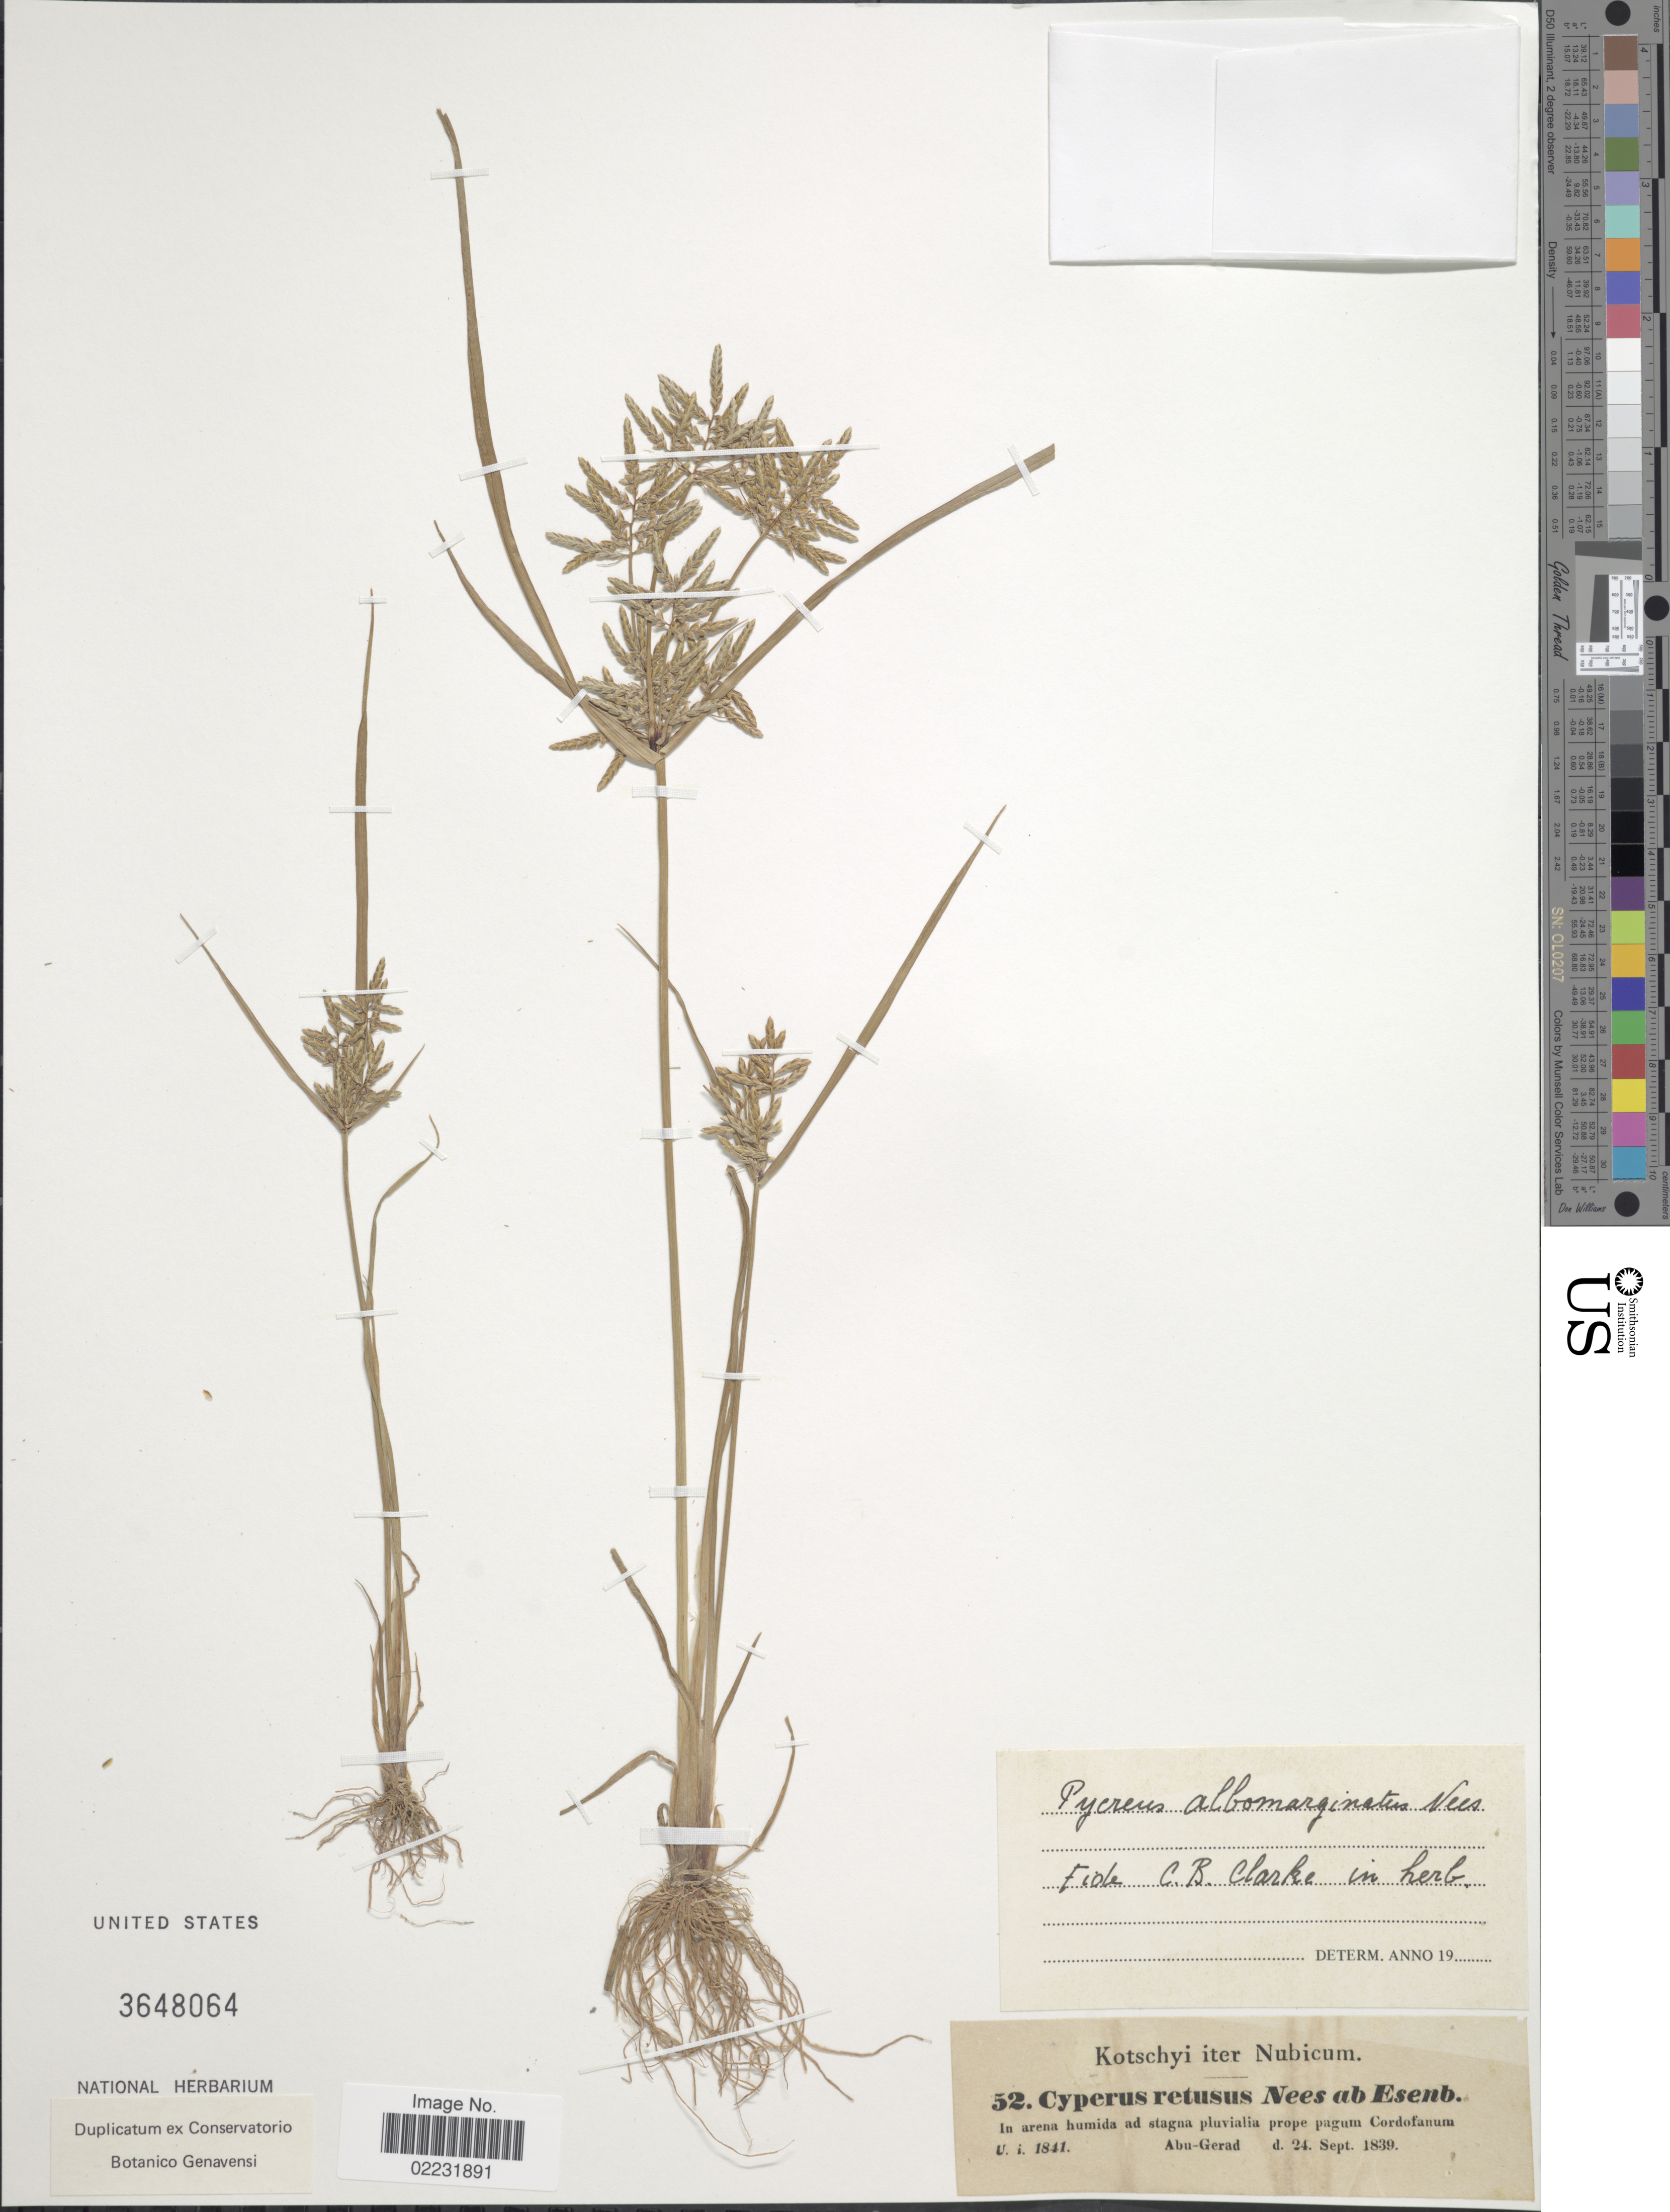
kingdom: Plantae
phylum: Tracheophyta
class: Liliopsida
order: Poales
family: Cyperaceae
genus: Cyperus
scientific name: Cyperus retusus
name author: Nees ex Steud.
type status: Isosyntype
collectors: K. G. Kotschy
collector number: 52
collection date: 1839-09-24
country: Sudan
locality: In arena humida ad stagna pluvialia prope pagum Cordofanum, Abu-Gerad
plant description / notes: Specimen labeled as Cyperus retusus Nees. The name Cyperus retusus Nees was validated by Steudel in 1842 (Flora 25: 582) based on Schimper 1199 (apparently also Sieber s.n. from Mauritius, and a Kotschy specimen not cited by number). Krauss (1845) gives the name Cyperus hochstetteri to the Schimper 1199 and Kotschy 52 specimens he believed were wrongly identified as C. retusus Nees. (Is this name properly validated by a description?? if not, validated later by Steudel) Steudel later cites (1854, p. 11) lists Cyperus retusus Nees citing only a Sieber collection from Mauritius and recognizes C. hochstetteri Krauss for the Schimper and Kotschy specimens. Cyperus retusus Nees was later cited by A. Rich. in 1850, based on Schimper & Quartin Dillon specimens from "Abyssinia" (no Kotschy collections cited). Making no reference to Steudel, this name may be an isonym. The name Cyperus hochstetteri Nees ex Krauss (with C. retusus Nees ex A. Rich. in synonymy) was accepted by Baker (1882, J. Linn. Soc., Bot. 20: 282).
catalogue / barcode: US 3648064